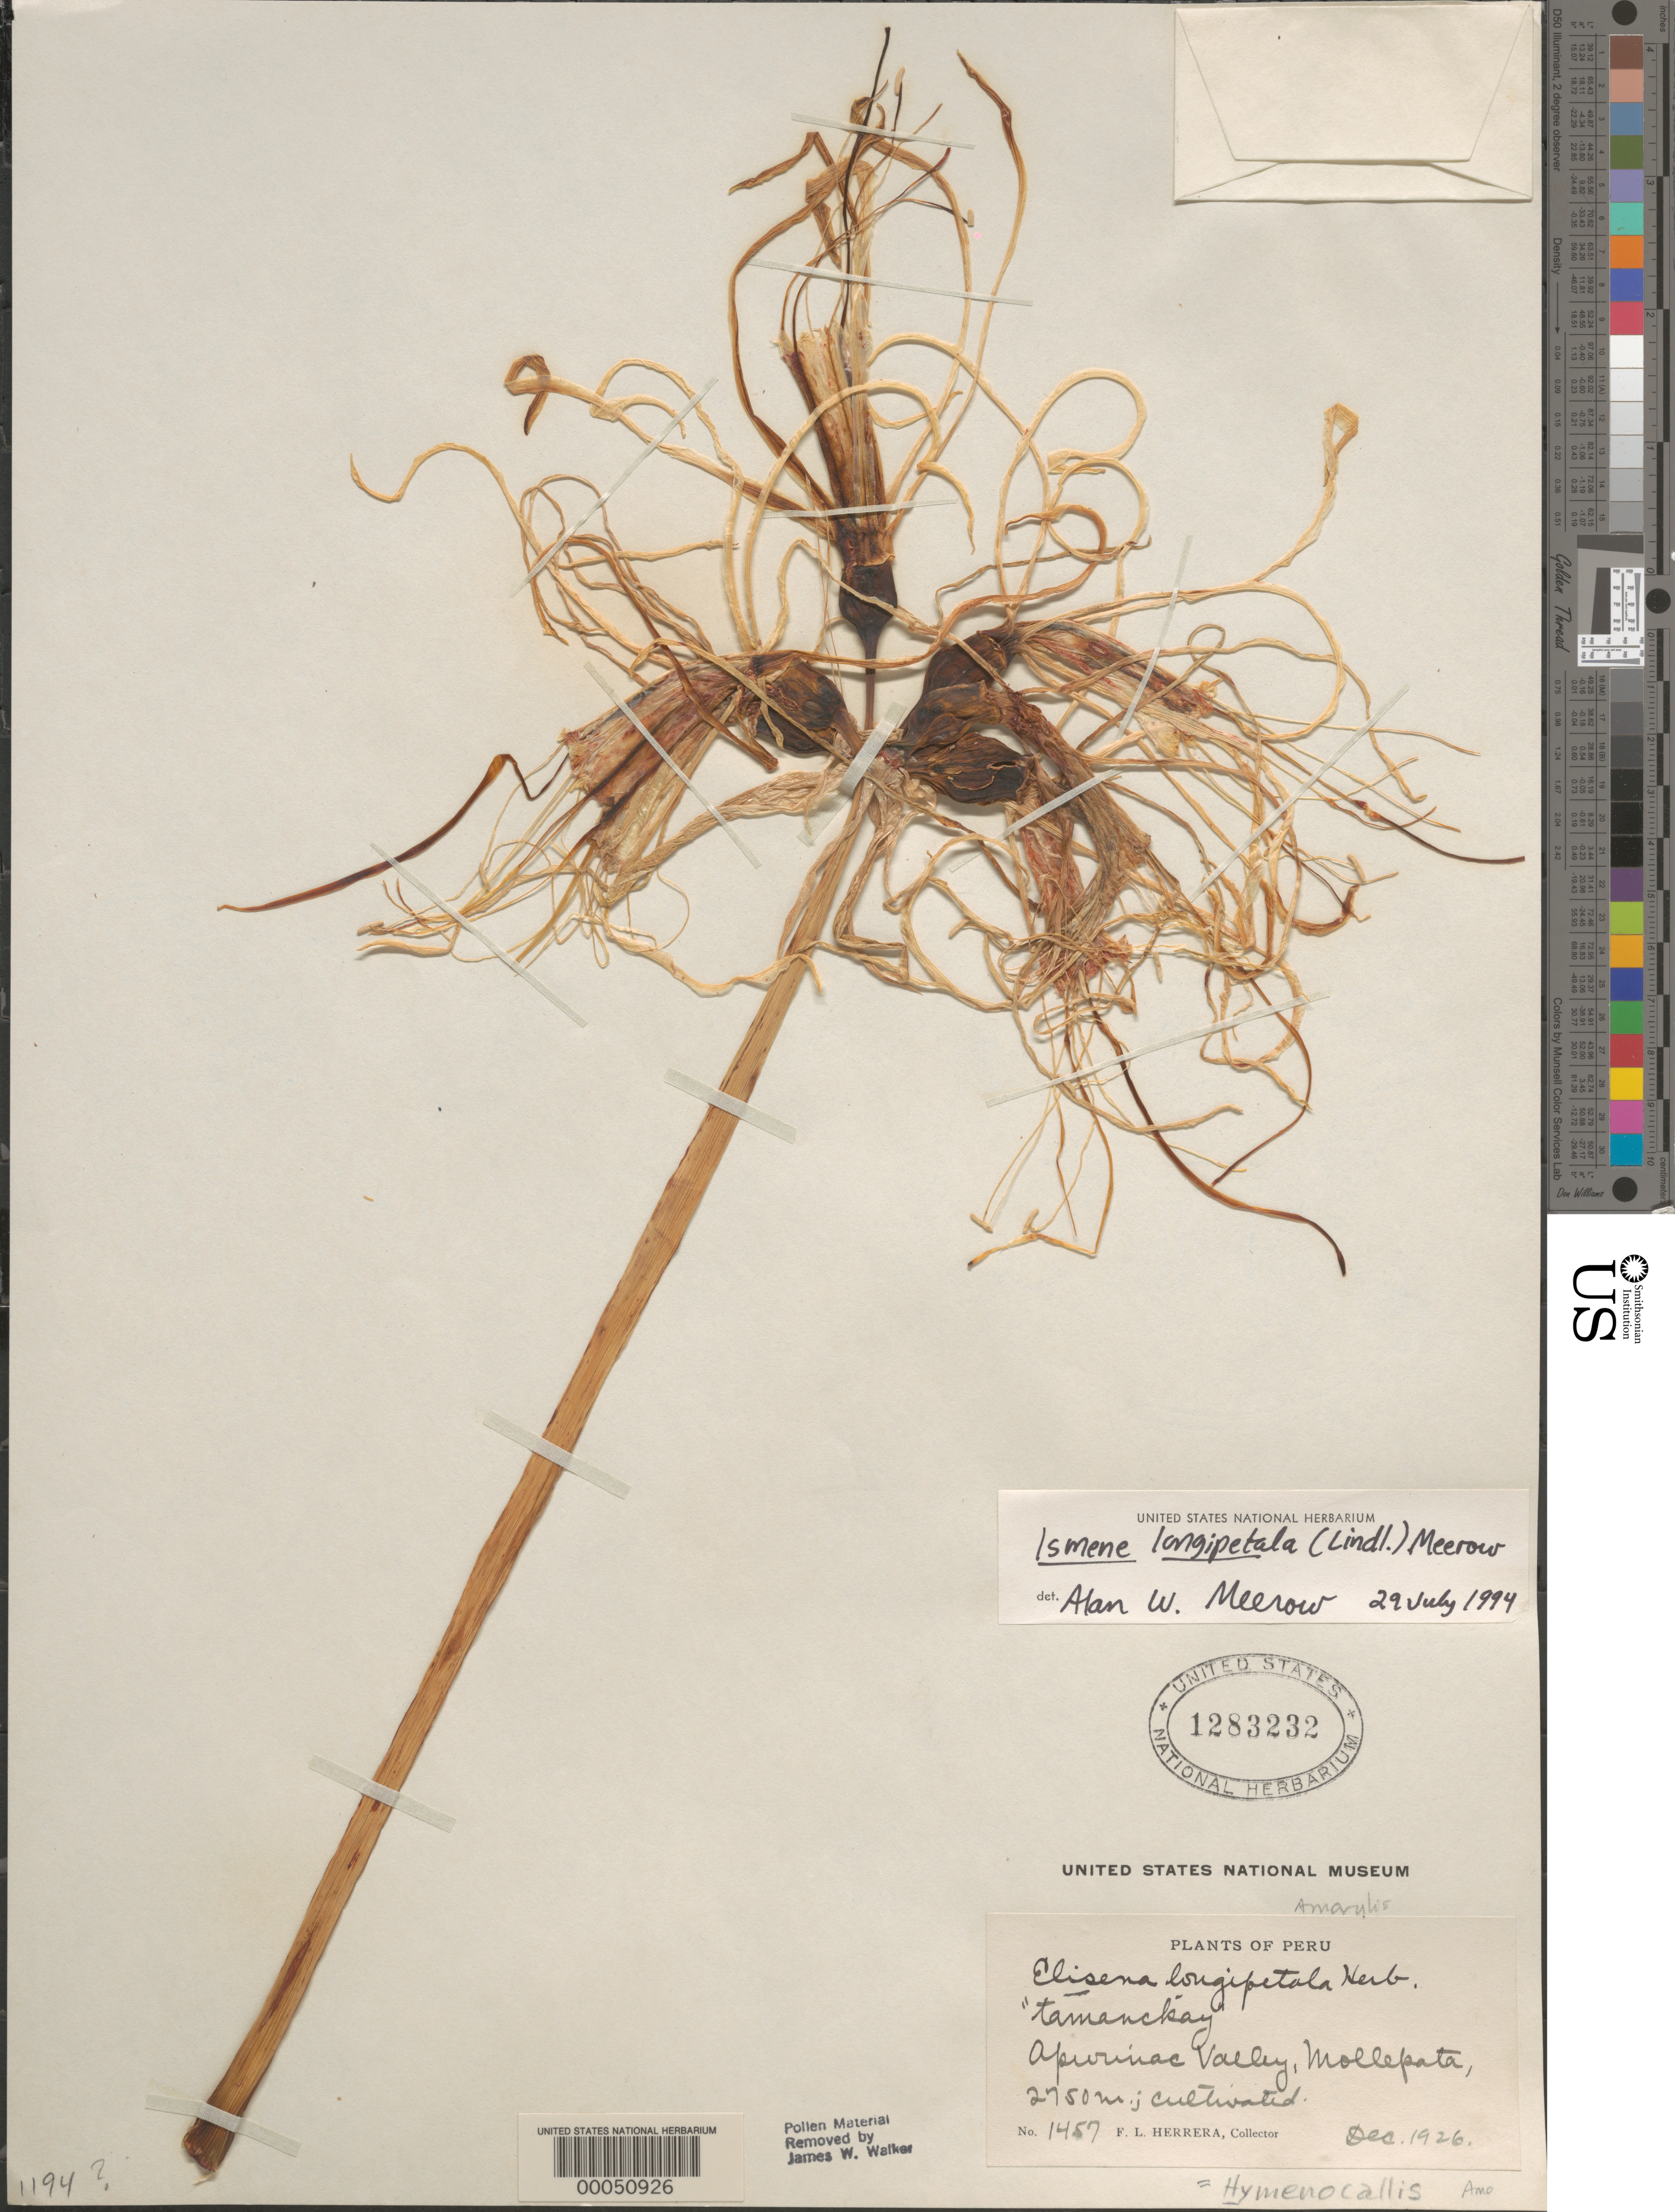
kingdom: Plantae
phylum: Tracheophyta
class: Liliopsida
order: Asparagales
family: Amaryllidaceae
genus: Ismene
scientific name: Ismene longipetala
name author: (Lindl.) Meerow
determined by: Meerow, A. W.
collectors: F. L. Herrera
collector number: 1457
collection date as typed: Dec 1926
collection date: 1926-12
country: Peru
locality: Apurimac Valley, Mollepata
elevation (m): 2750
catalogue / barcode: US 1283232